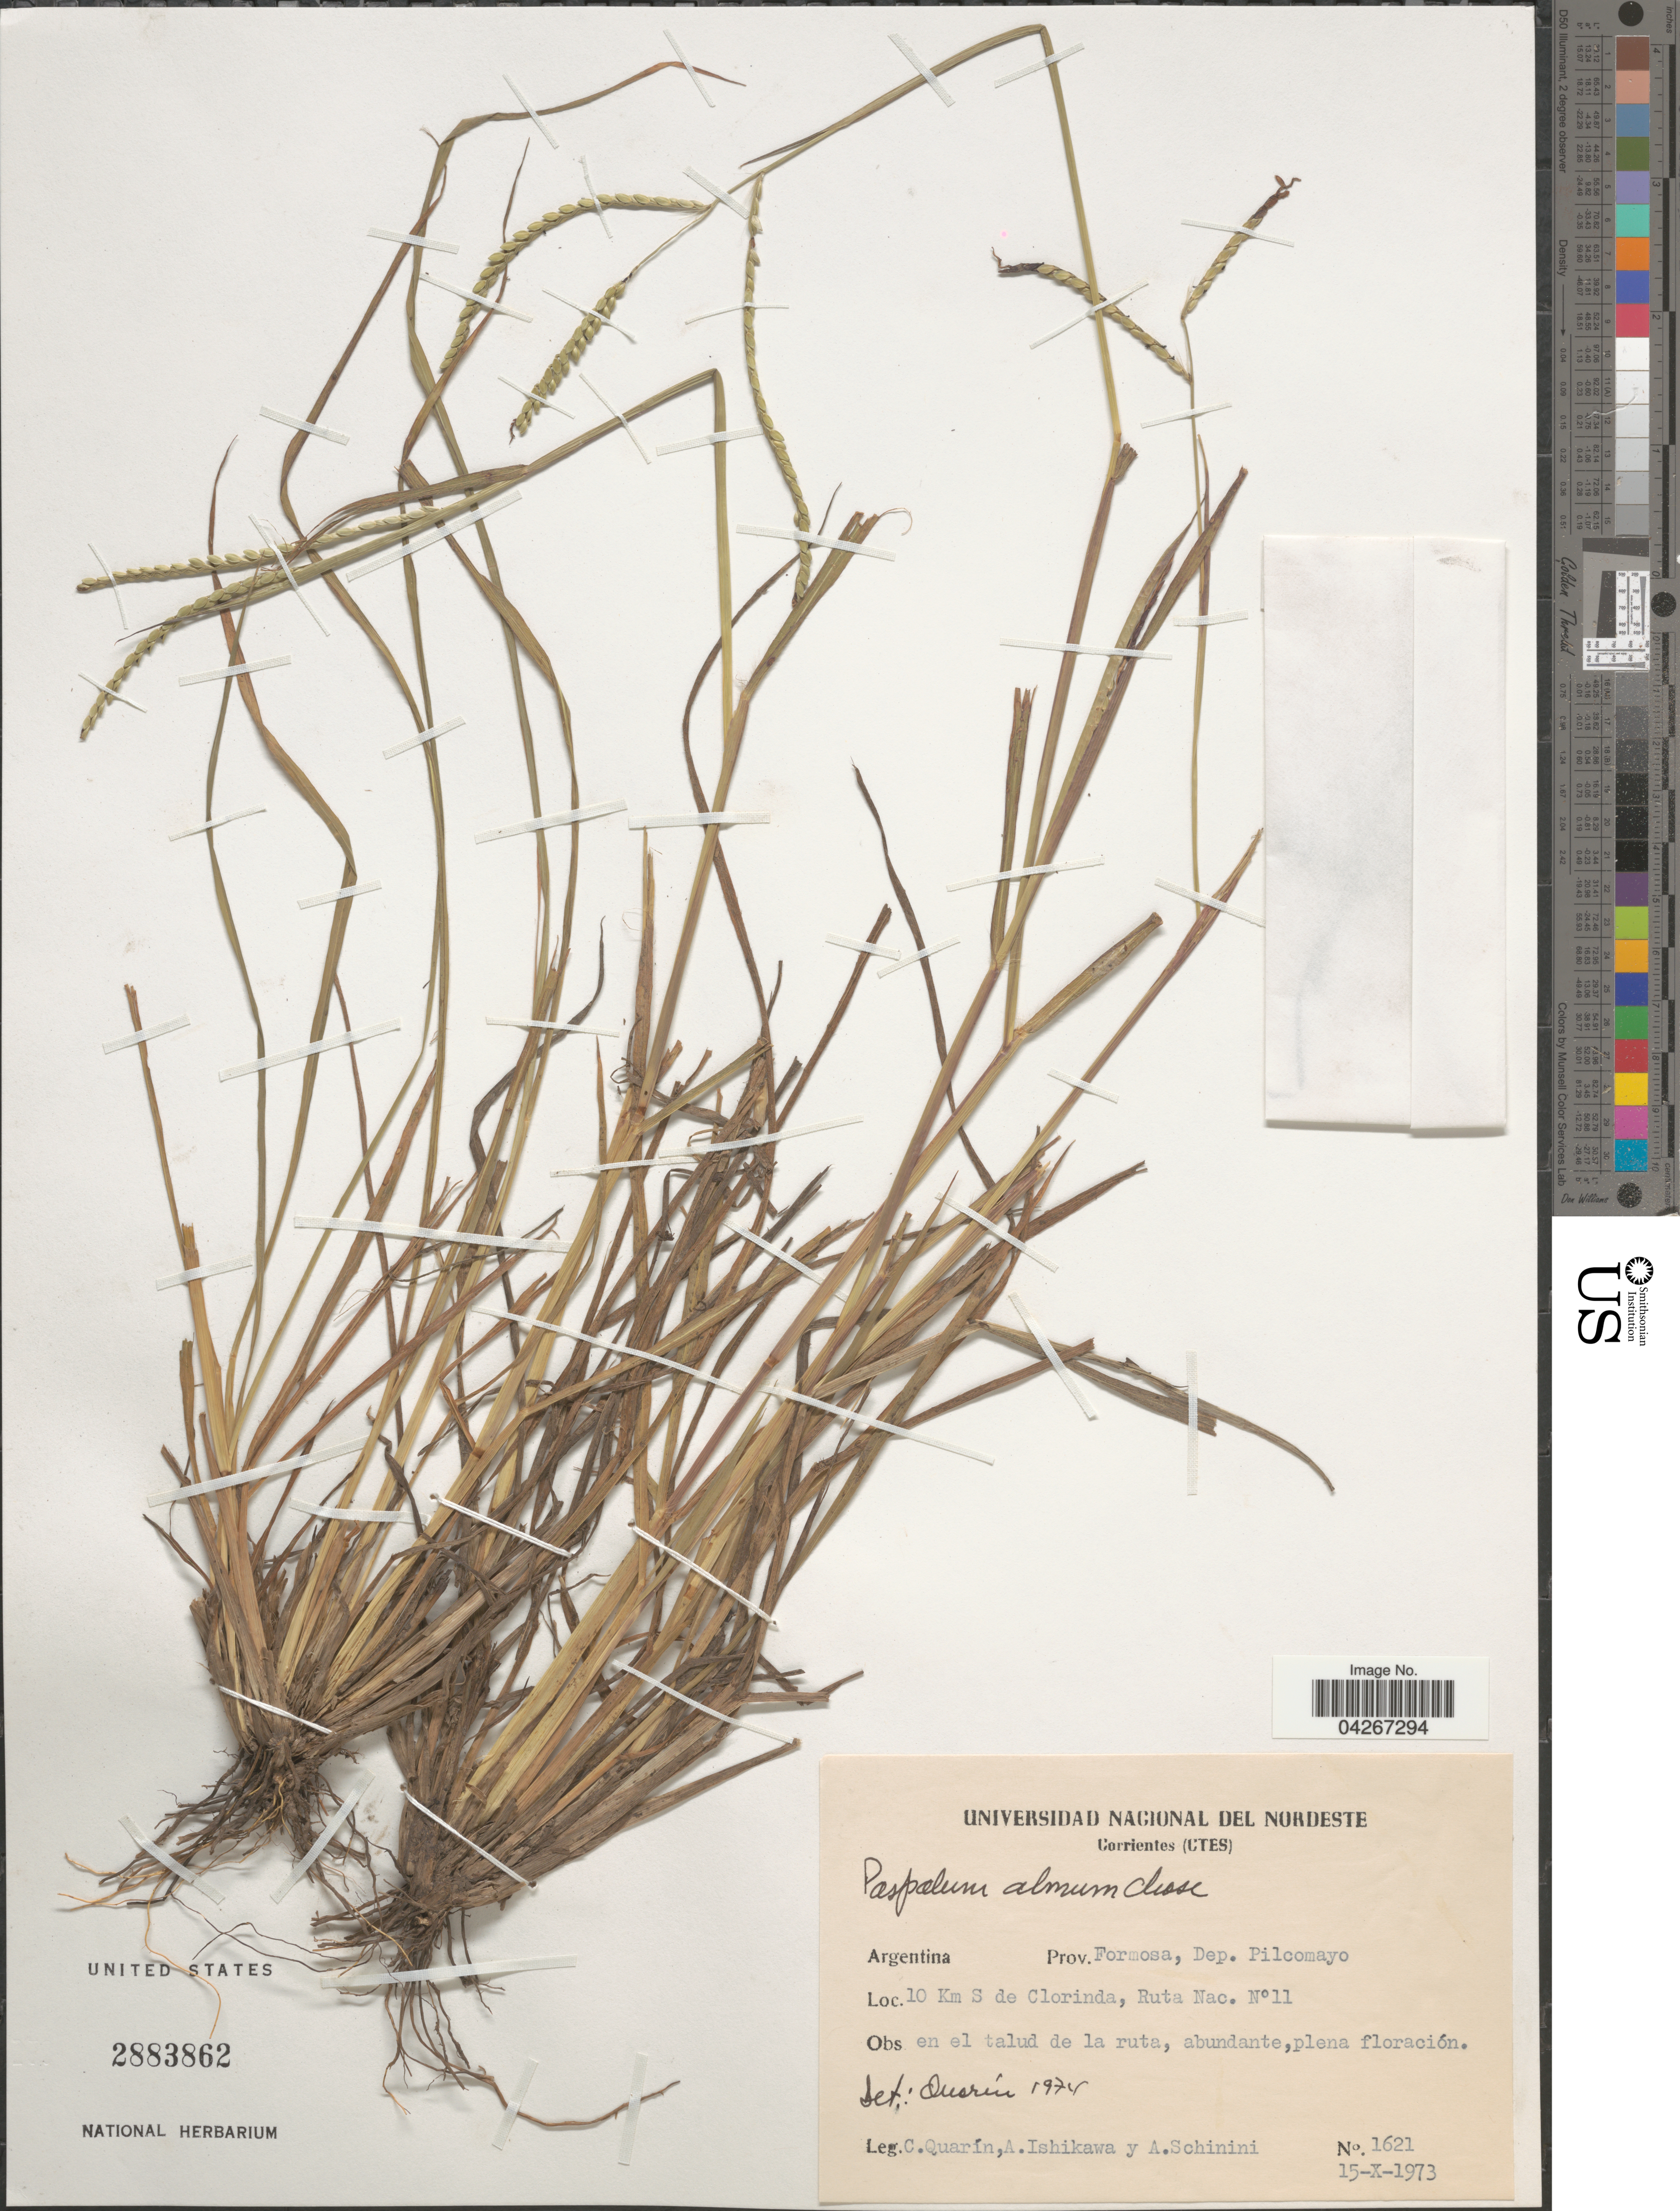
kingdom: Plantae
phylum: Tracheophyta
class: Liliopsida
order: Poales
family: Poaceae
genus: Paspalum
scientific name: Paspalum almum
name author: Chase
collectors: C. Quarín, A. Ishikawa & A. Schinini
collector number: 1621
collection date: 1973-10-15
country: Argentina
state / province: Formosa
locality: Dep. Pilcomayo. 10 Km S de Clorinda, Ruta Nac. Nº11.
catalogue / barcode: US 2883862